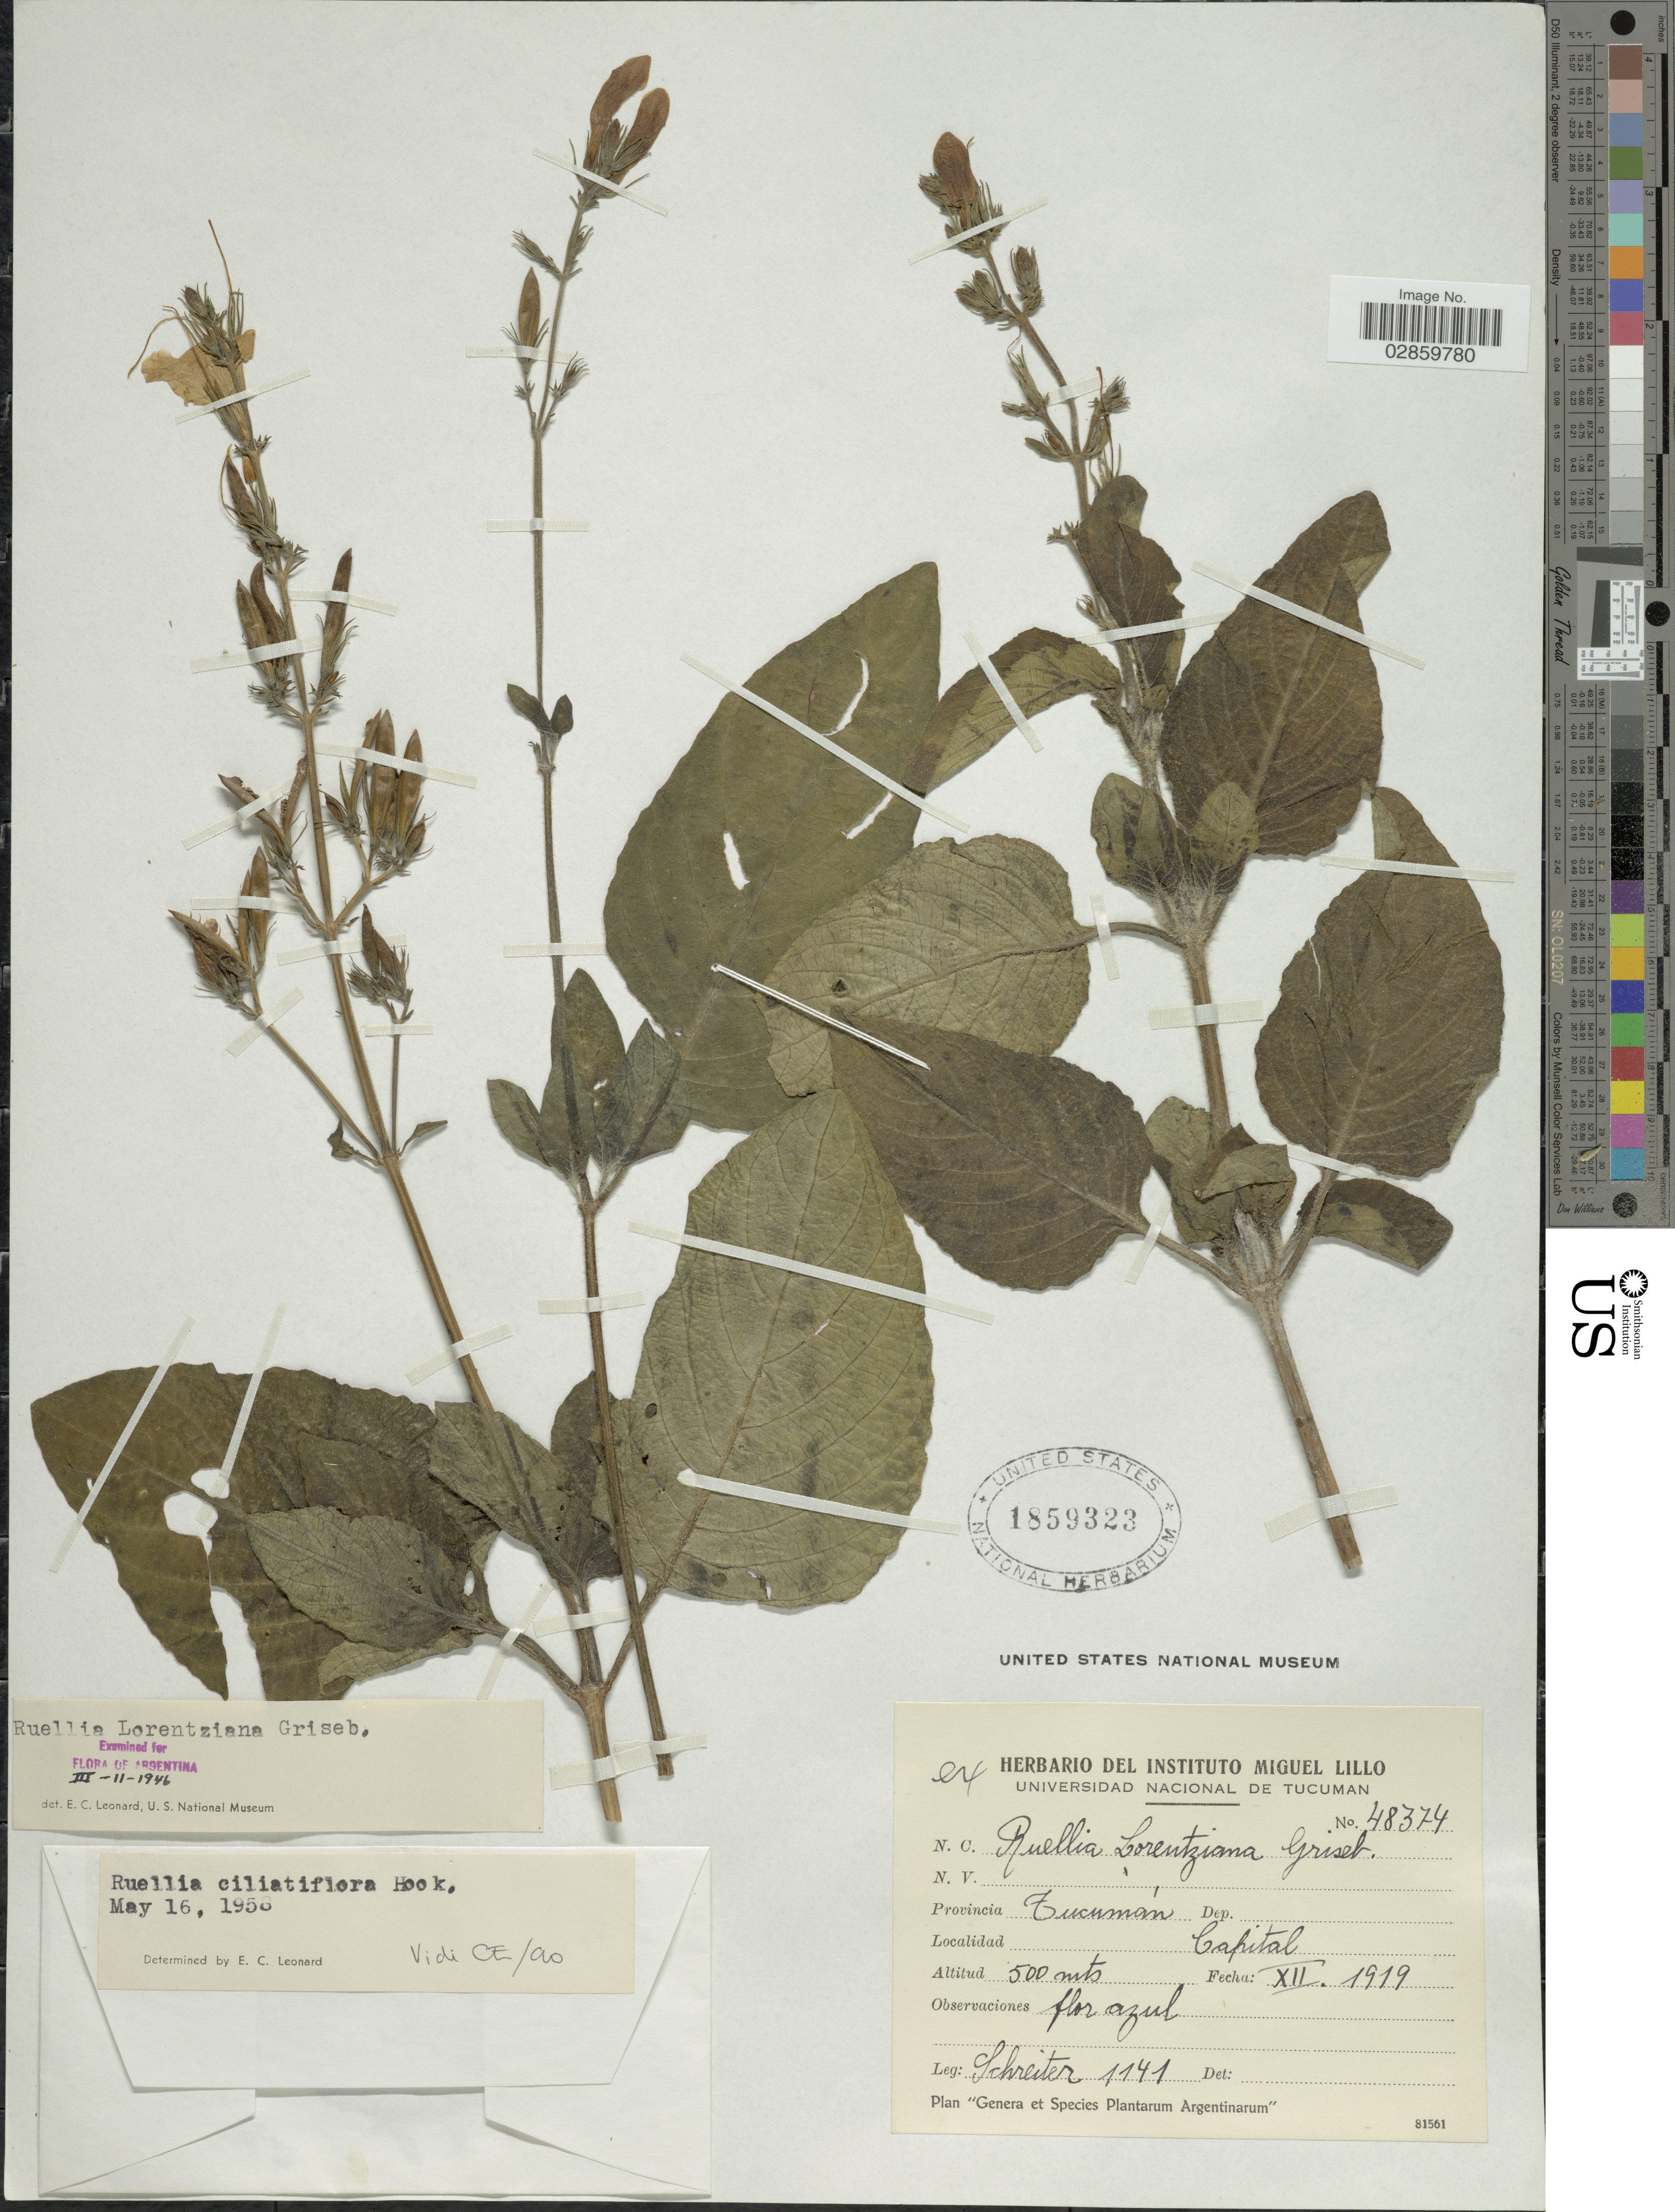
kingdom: Plantae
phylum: Tracheophyta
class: Magnoliopsida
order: Lamiales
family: Acanthaceae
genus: Ruellia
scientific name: Ruellia ciliatiflora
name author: Hook.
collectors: -. Schreiter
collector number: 1141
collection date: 1919-12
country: Argentina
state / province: Tucuman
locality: Capital.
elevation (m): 500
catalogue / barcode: US 1859323